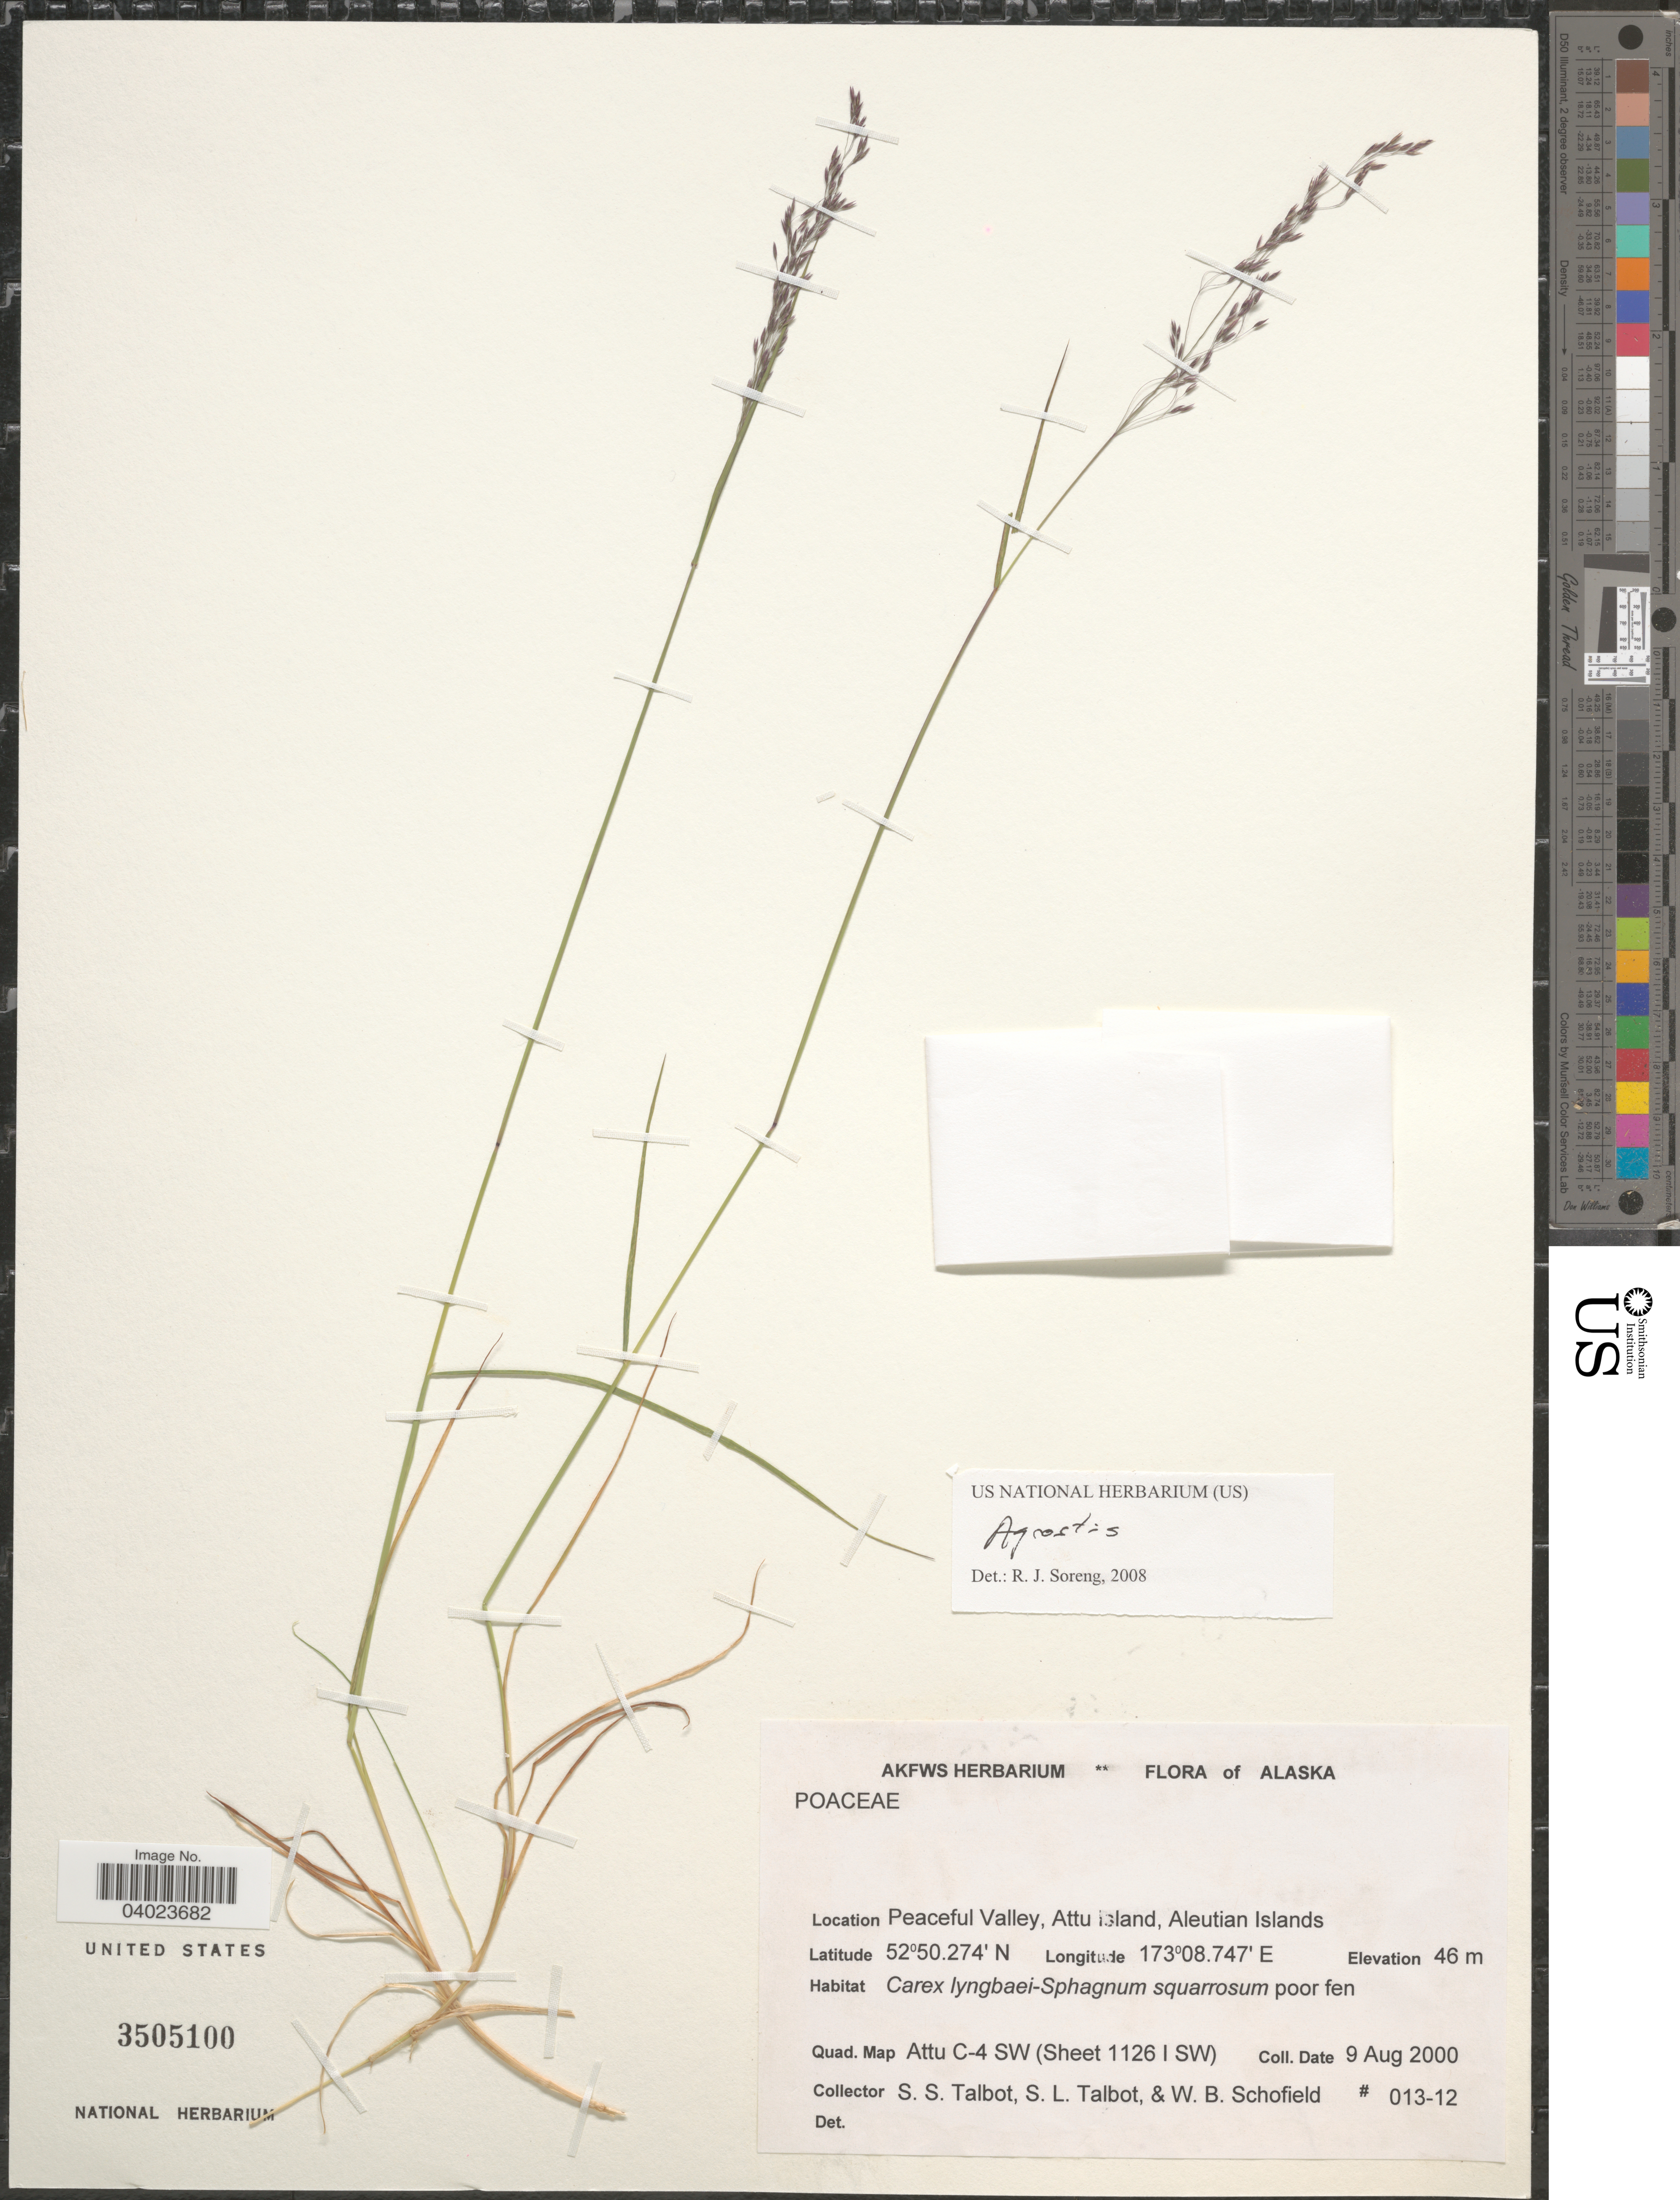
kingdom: Plantae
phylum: Tracheophyta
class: Liliopsida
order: Poales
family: Poaceae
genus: Agrostis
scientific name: Agrostis sp.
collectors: S. S. Talbot, S. Talbot & W. Schofield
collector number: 013-12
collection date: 2000-08-09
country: United States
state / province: Alaska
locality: Peaceful Valley, Attu Island, Aleutian Islands. Quad. Map. Attu C-4 SW (Sheet 1126 I SW).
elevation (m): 46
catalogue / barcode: US 3505100